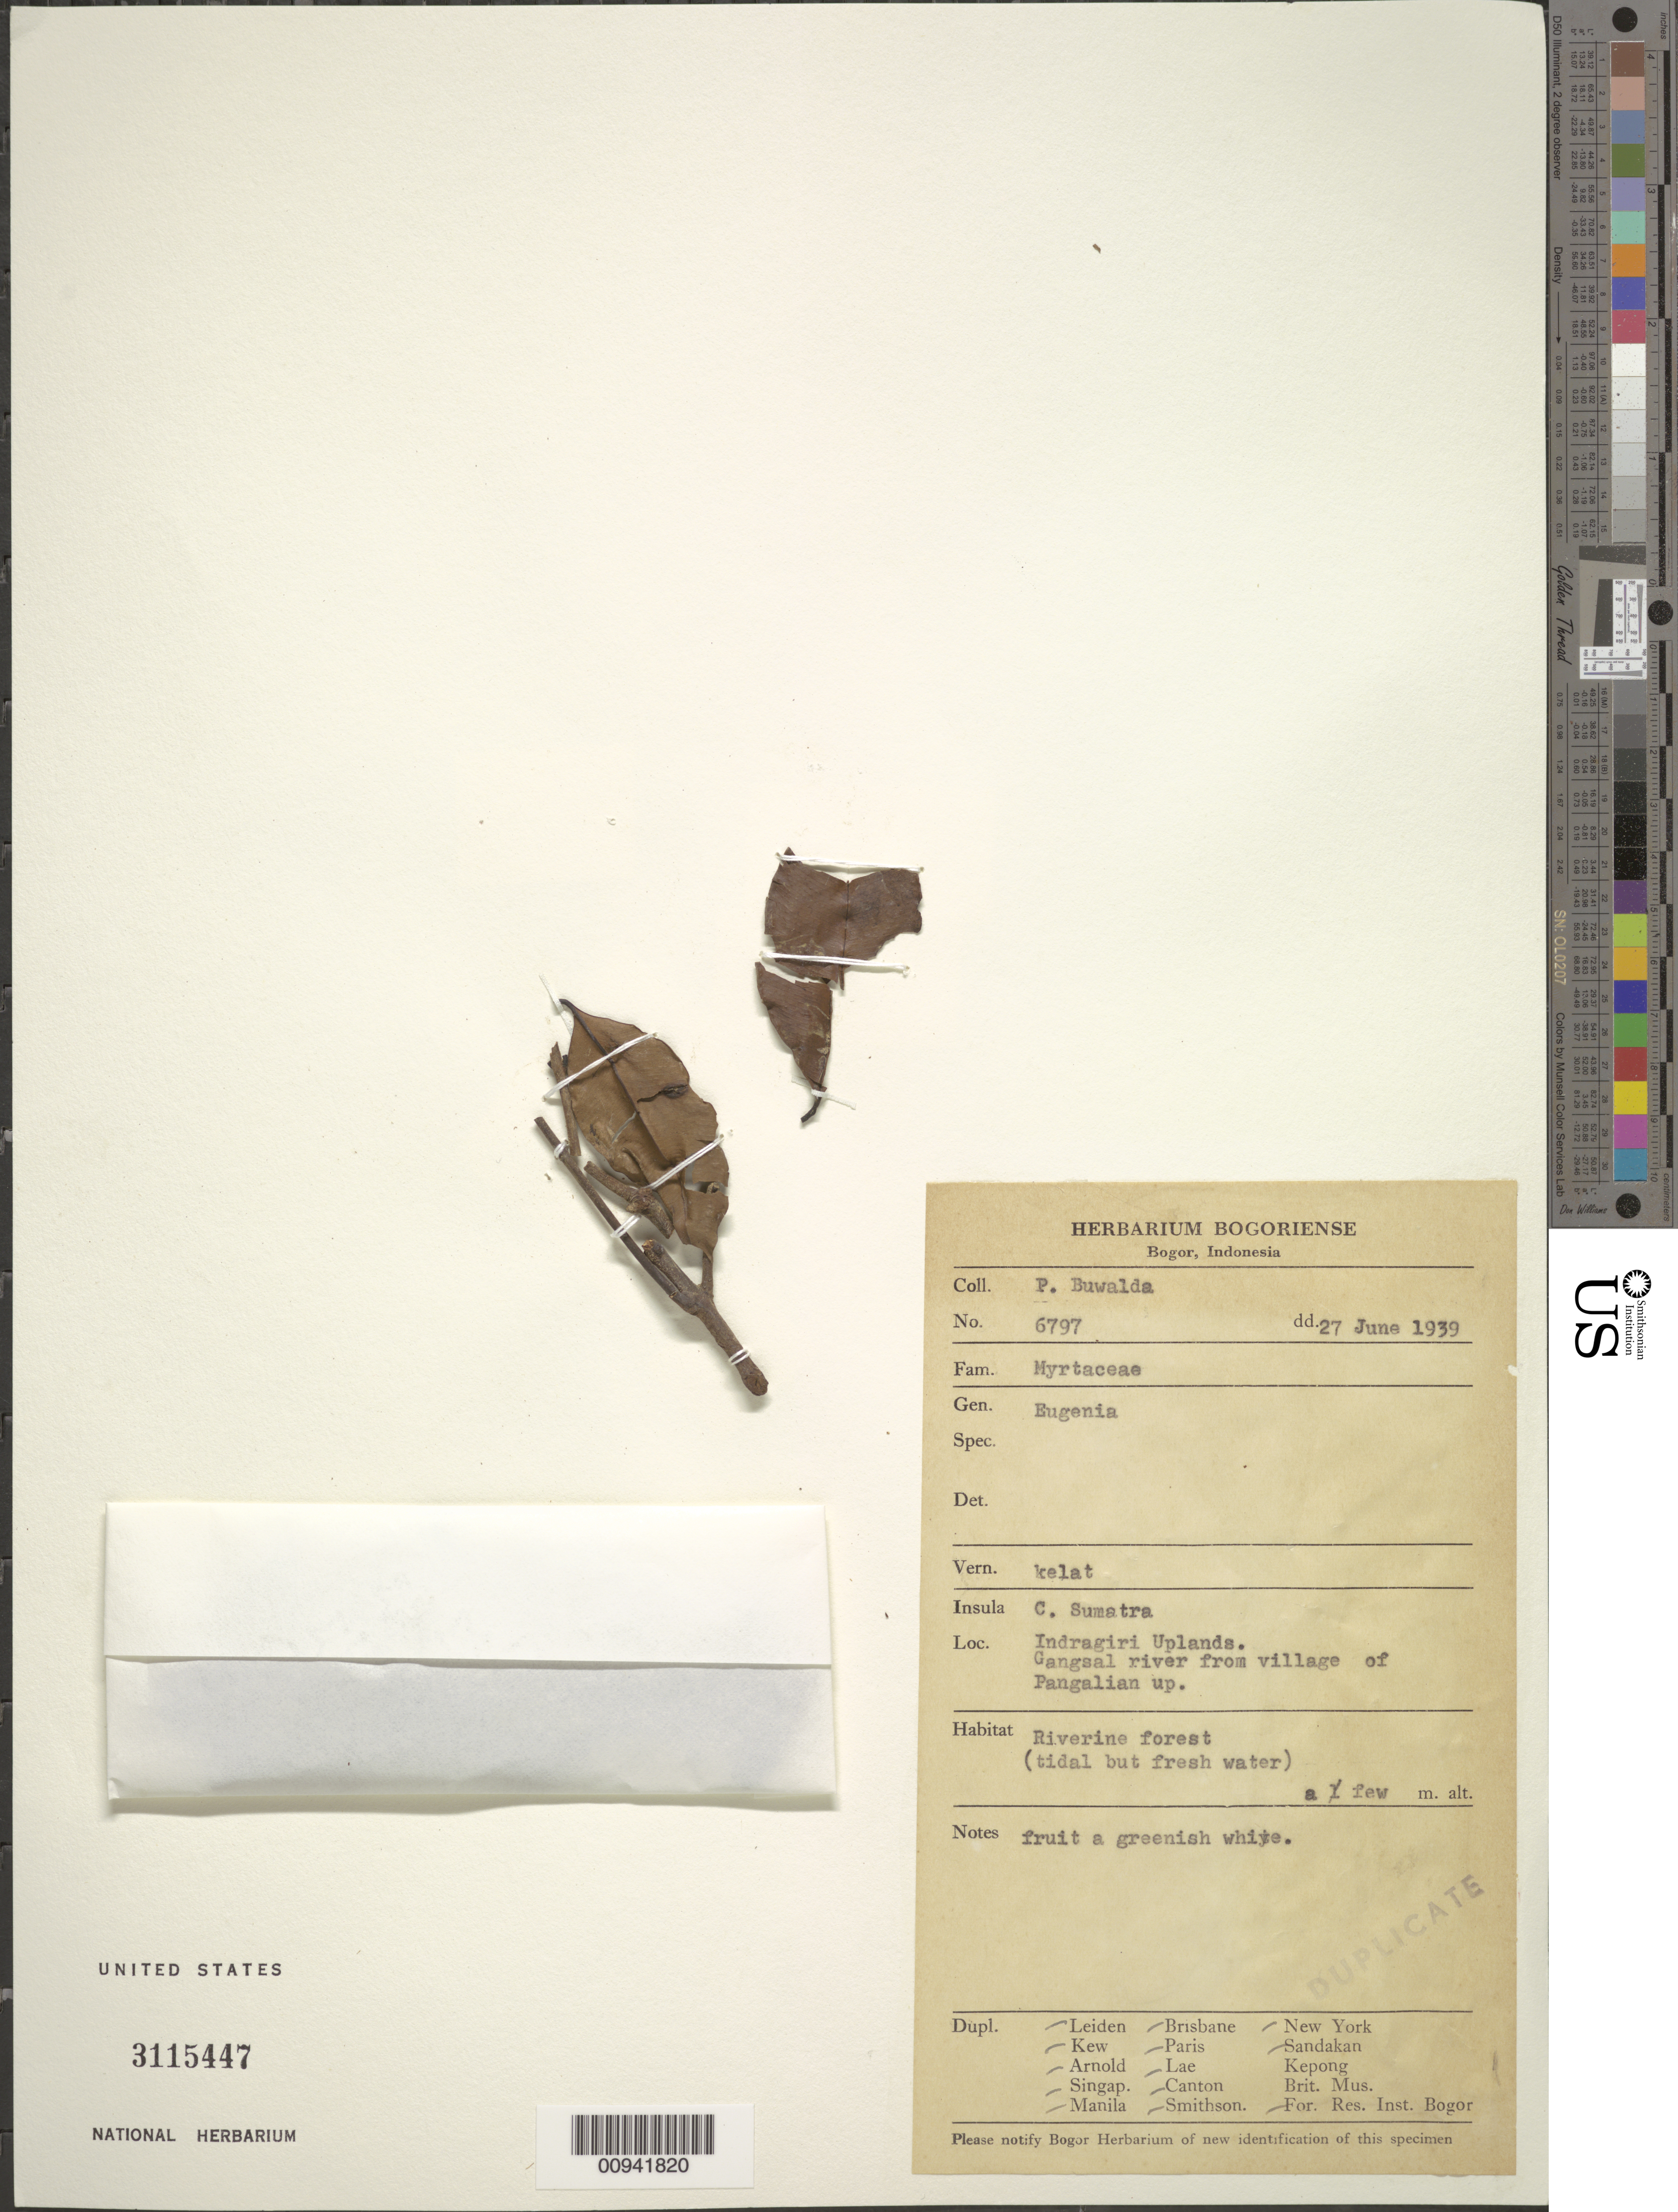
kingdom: Plantae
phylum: Tracheophyta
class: Magnoliopsida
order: Myrtales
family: Myrtaceae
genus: Syzygium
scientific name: Syzygium sp.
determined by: Strong, M. T., (US), Smithsonian Institution - National Museum of Natural History (UNITED STATES)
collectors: P. Buwalda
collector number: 6797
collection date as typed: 27 Jun 1939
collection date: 1939-06-27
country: Indonesia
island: Sumatra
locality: C. Sumatra, Indragiri Uplands. Gangsal river from village of Pangalian up.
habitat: Riverine forest (tidal but fresh water).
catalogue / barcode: US 3115447